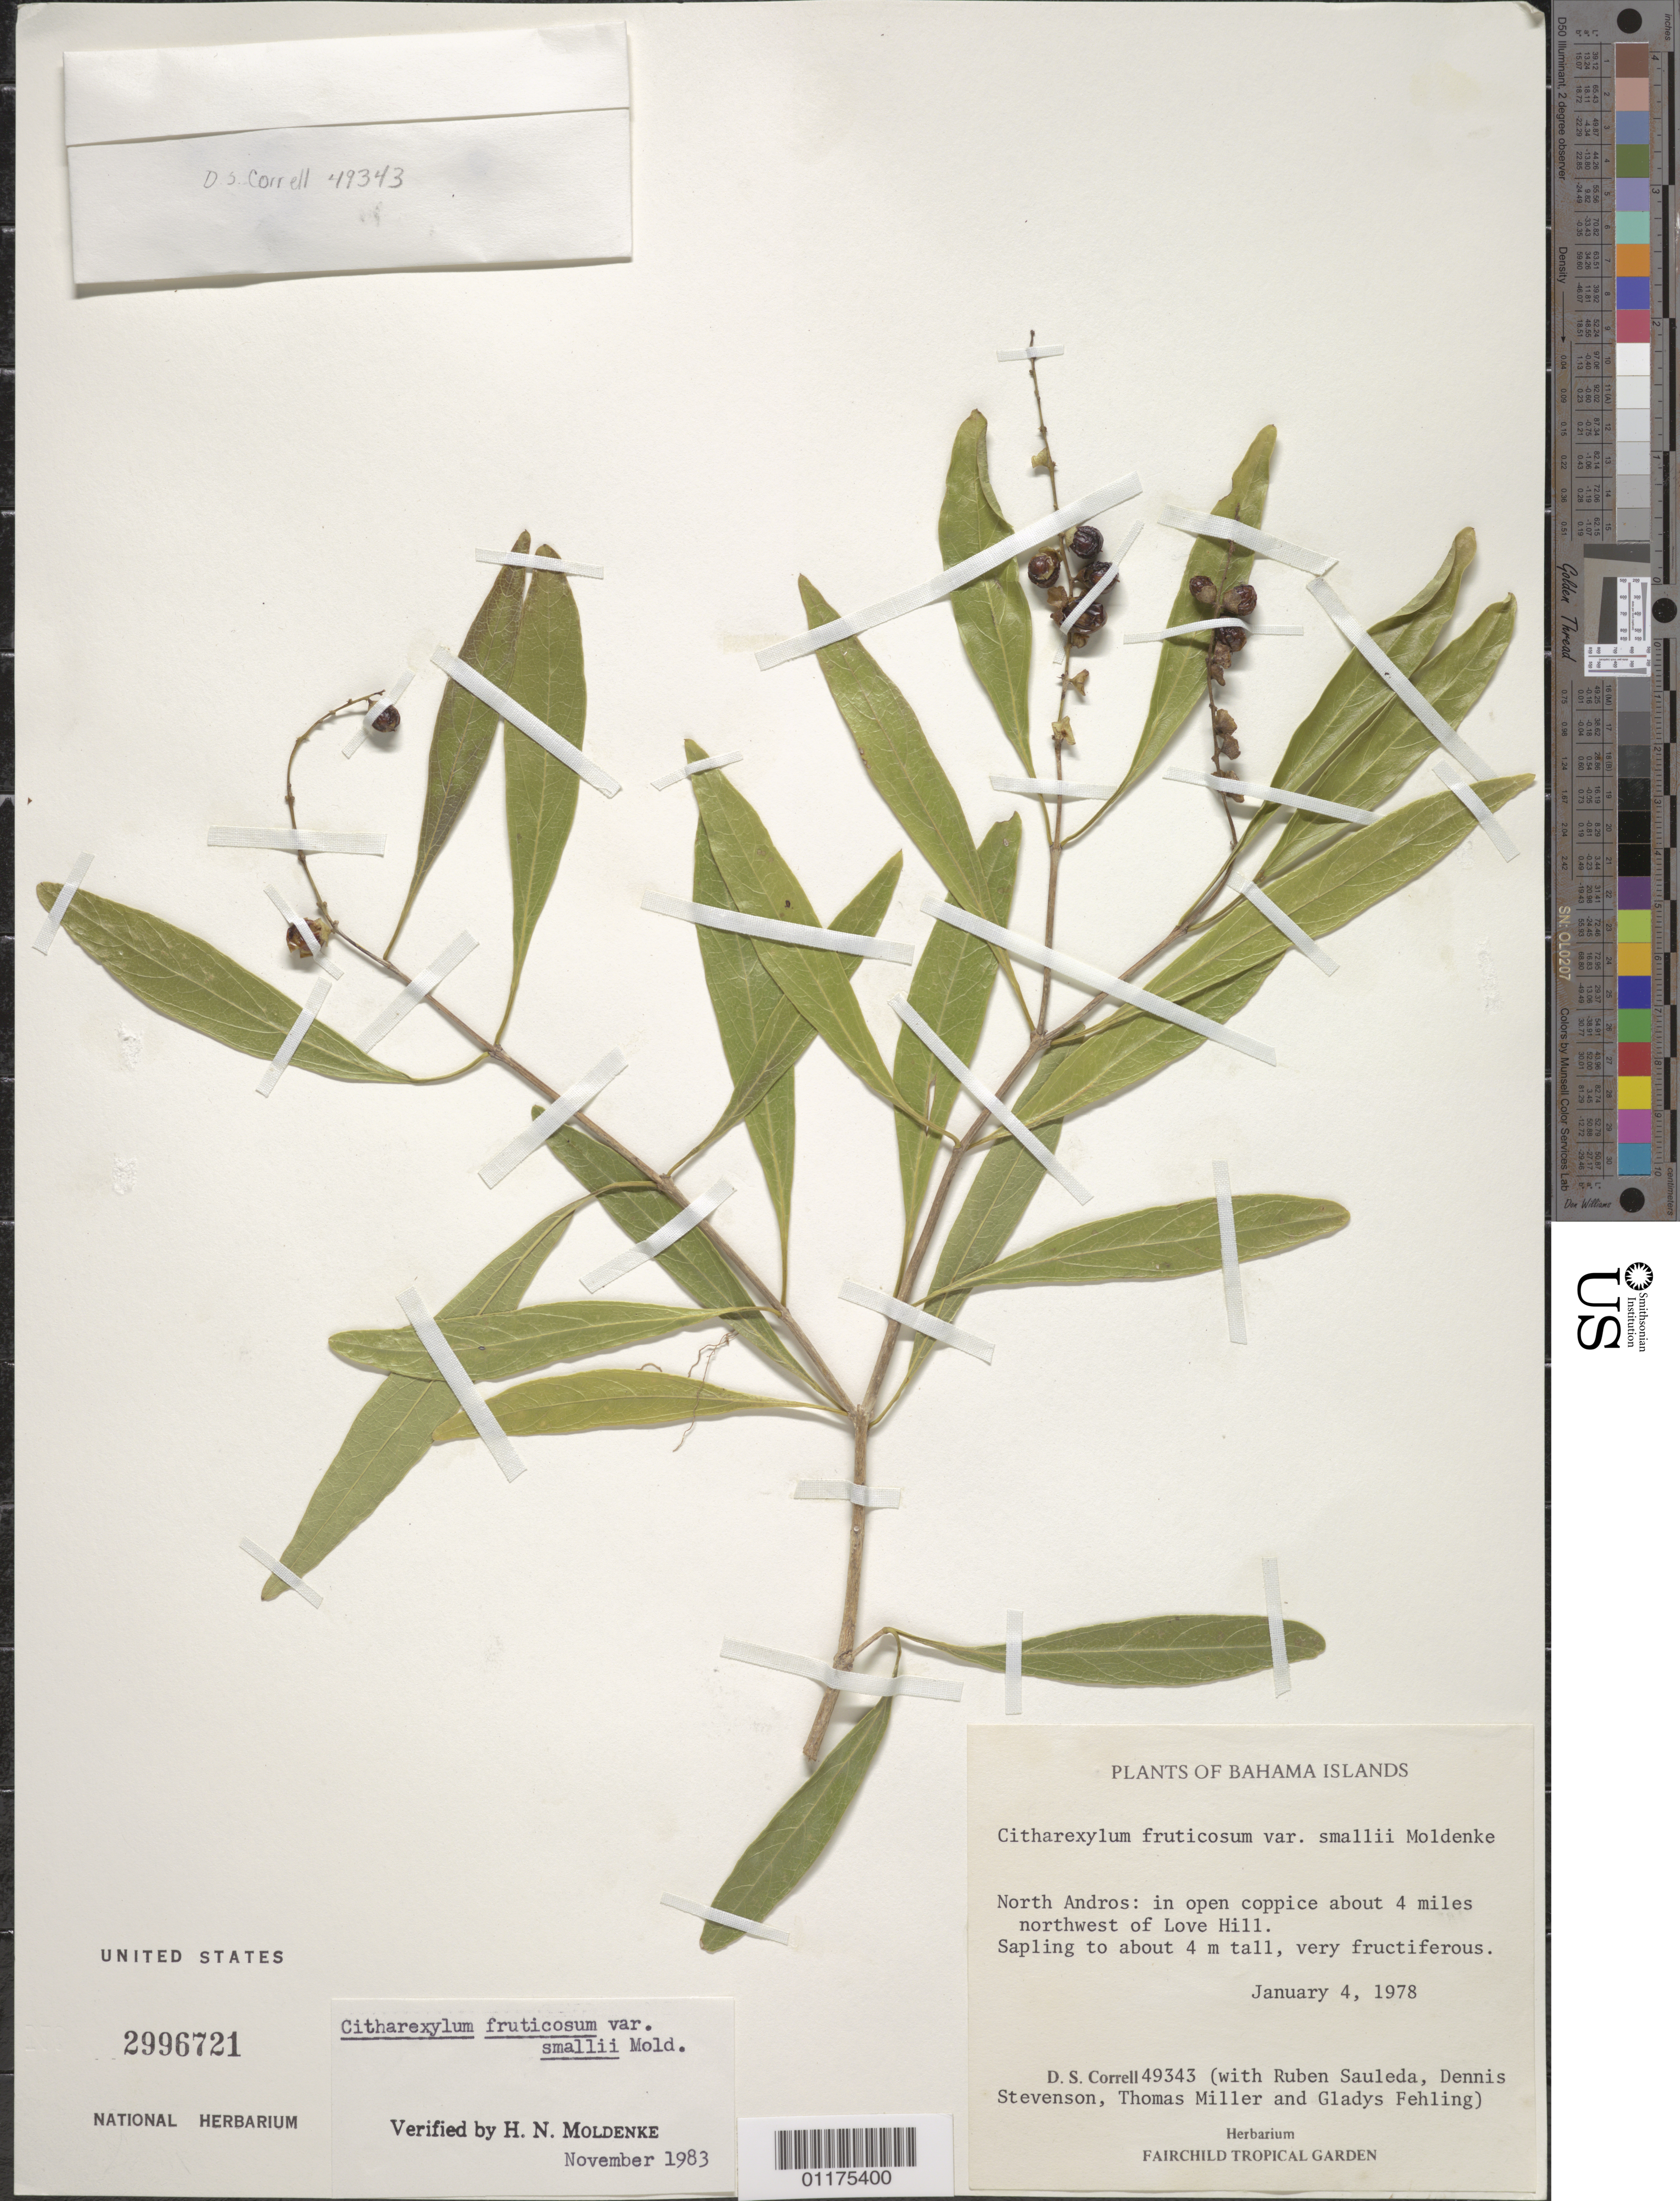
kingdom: Plantae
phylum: Tracheophyta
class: Magnoliopsida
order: Lamiales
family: Verbenaceae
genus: Citharexylum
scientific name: Citharexylum fruticosum var. smallii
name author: Moldenke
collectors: D. S. Correll, R. Sauleda, D. Stevenson, T. Miller & G. Fehling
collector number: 49343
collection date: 1978-01-04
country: Bahamas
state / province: North Andros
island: North Andros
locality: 4 mi NW of Love Hill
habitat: Open coppice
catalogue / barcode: US 2996721